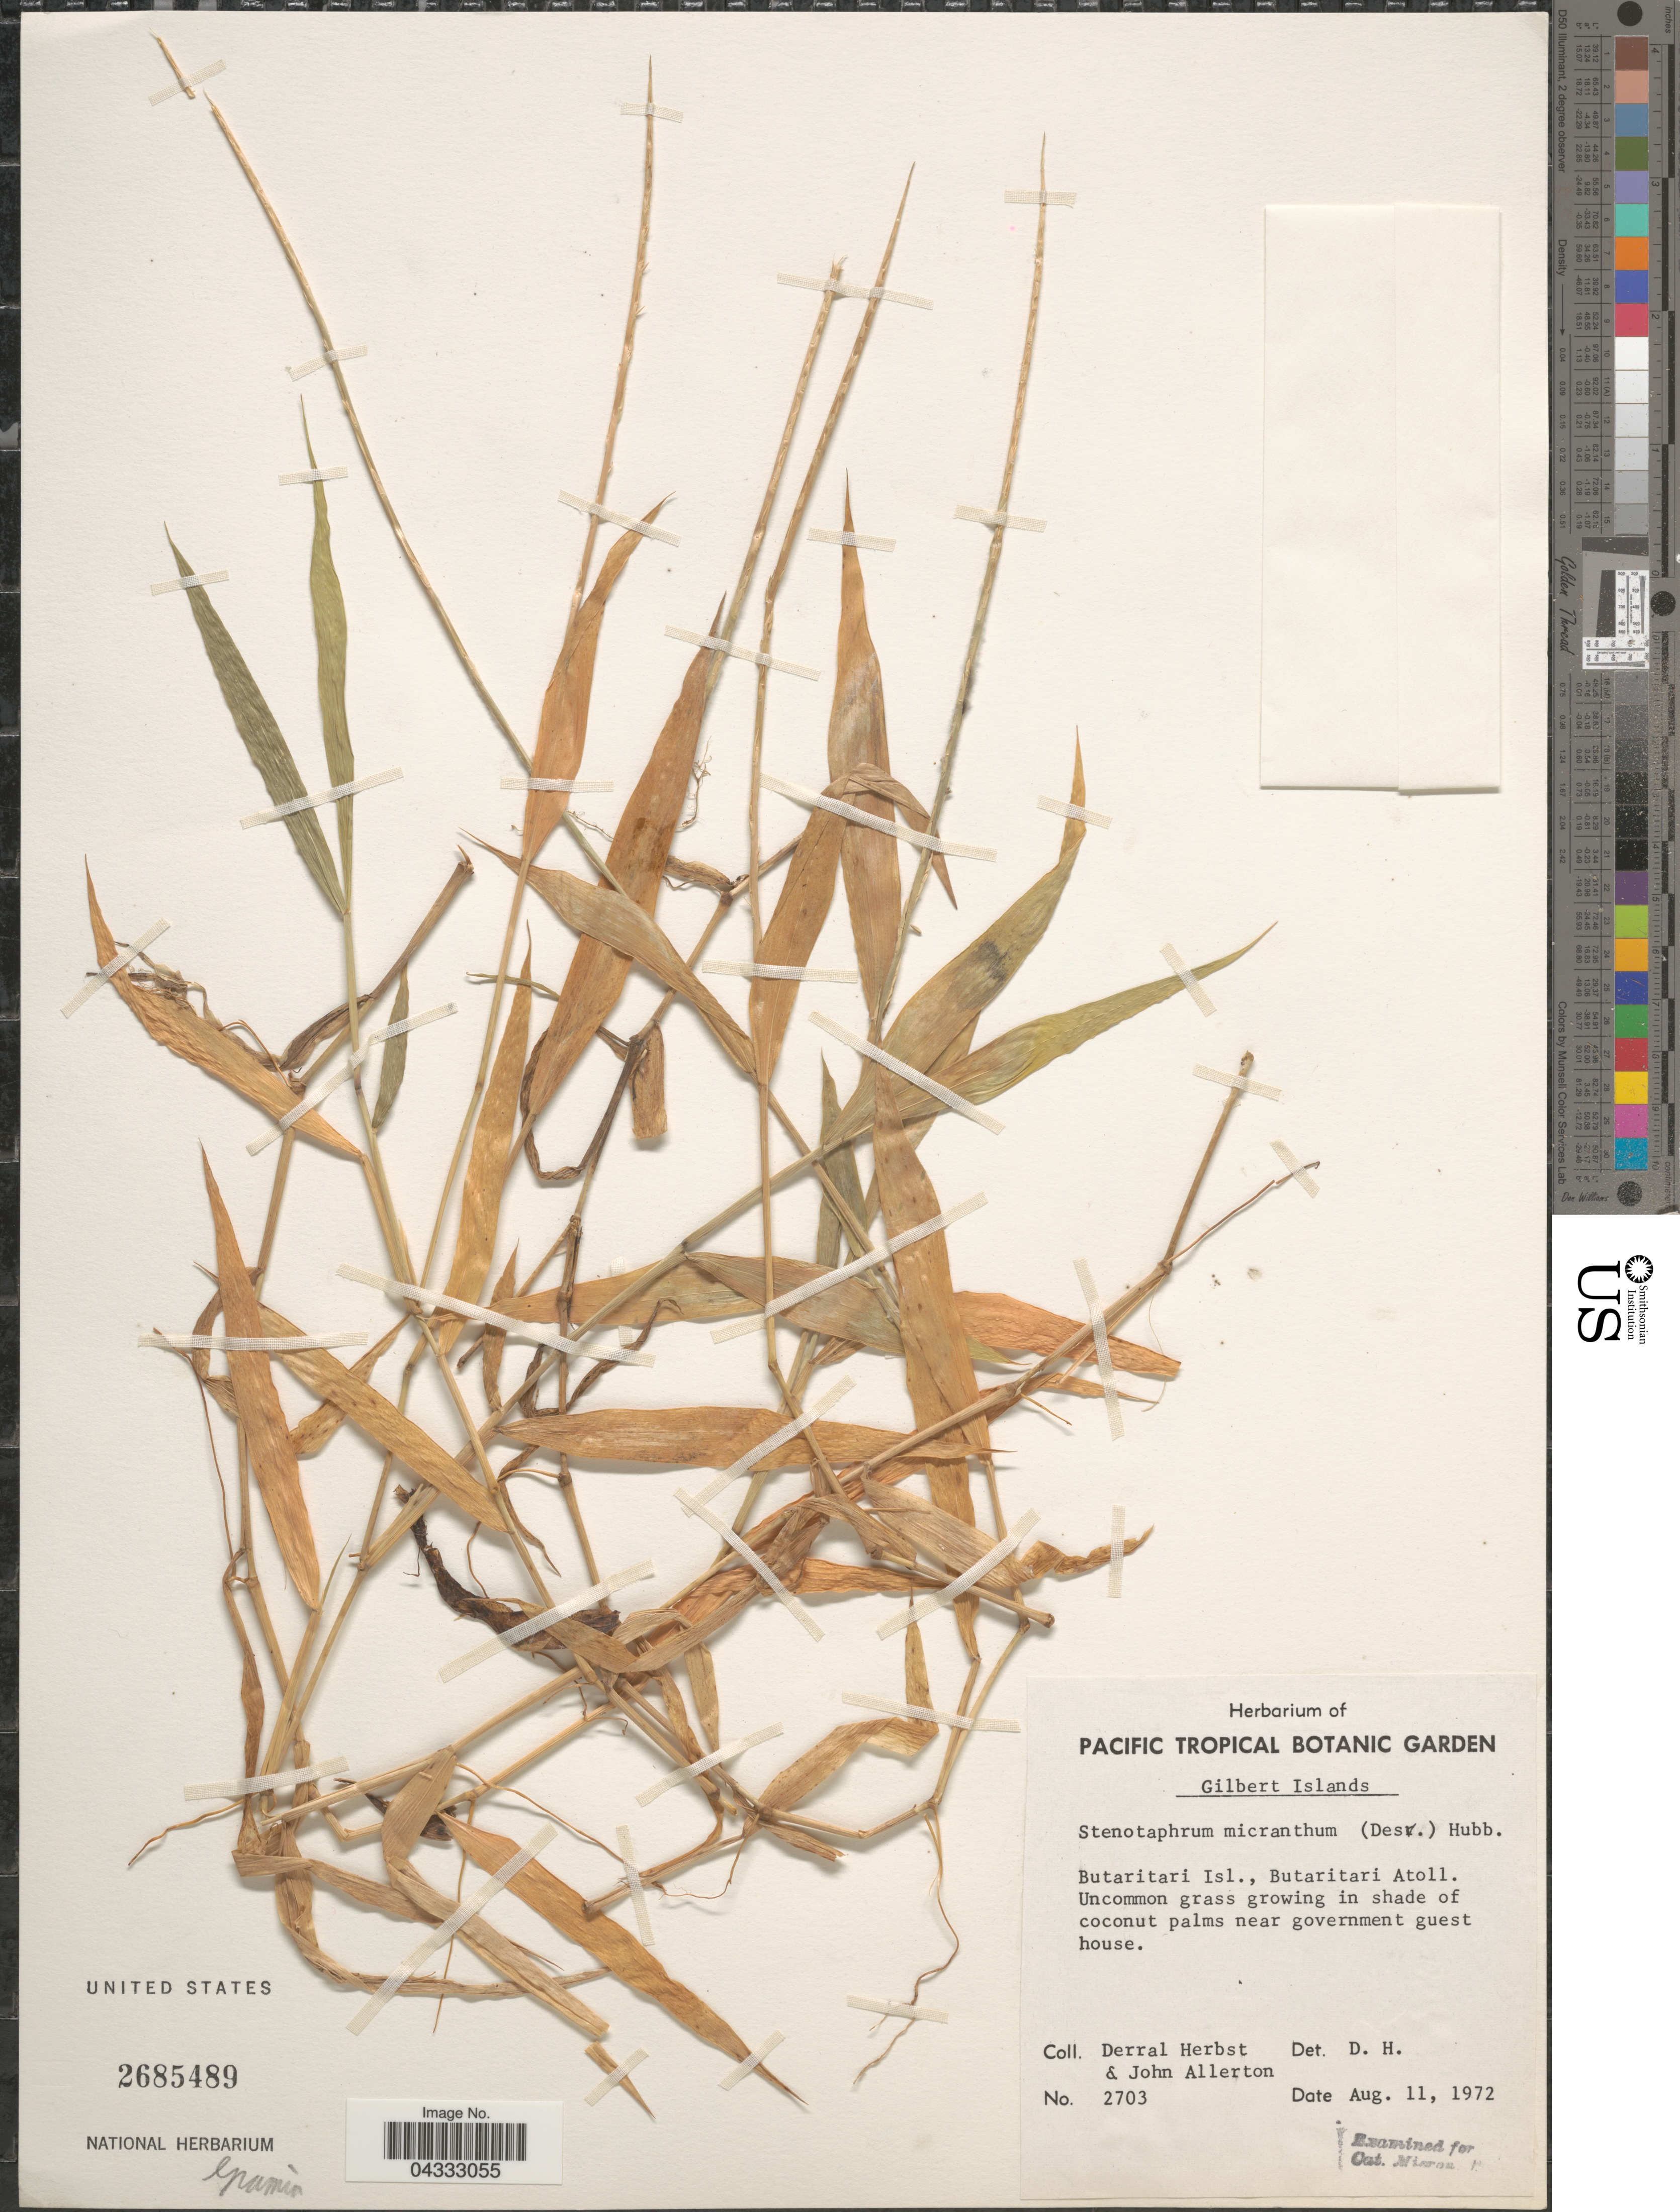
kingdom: Plantae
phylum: Tracheophyta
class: Liliopsida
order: Poales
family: Poaceae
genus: Stenotaphrum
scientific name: Stenotaphrum micranthum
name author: (Desv.) C.E. Hubb.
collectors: D. R. Herbst & J. Allerton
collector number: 2703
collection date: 1972-08-11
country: Kiribati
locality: Gilbert Islands. Butaritari Isl., Butaritari Atoll.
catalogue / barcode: US 2685489